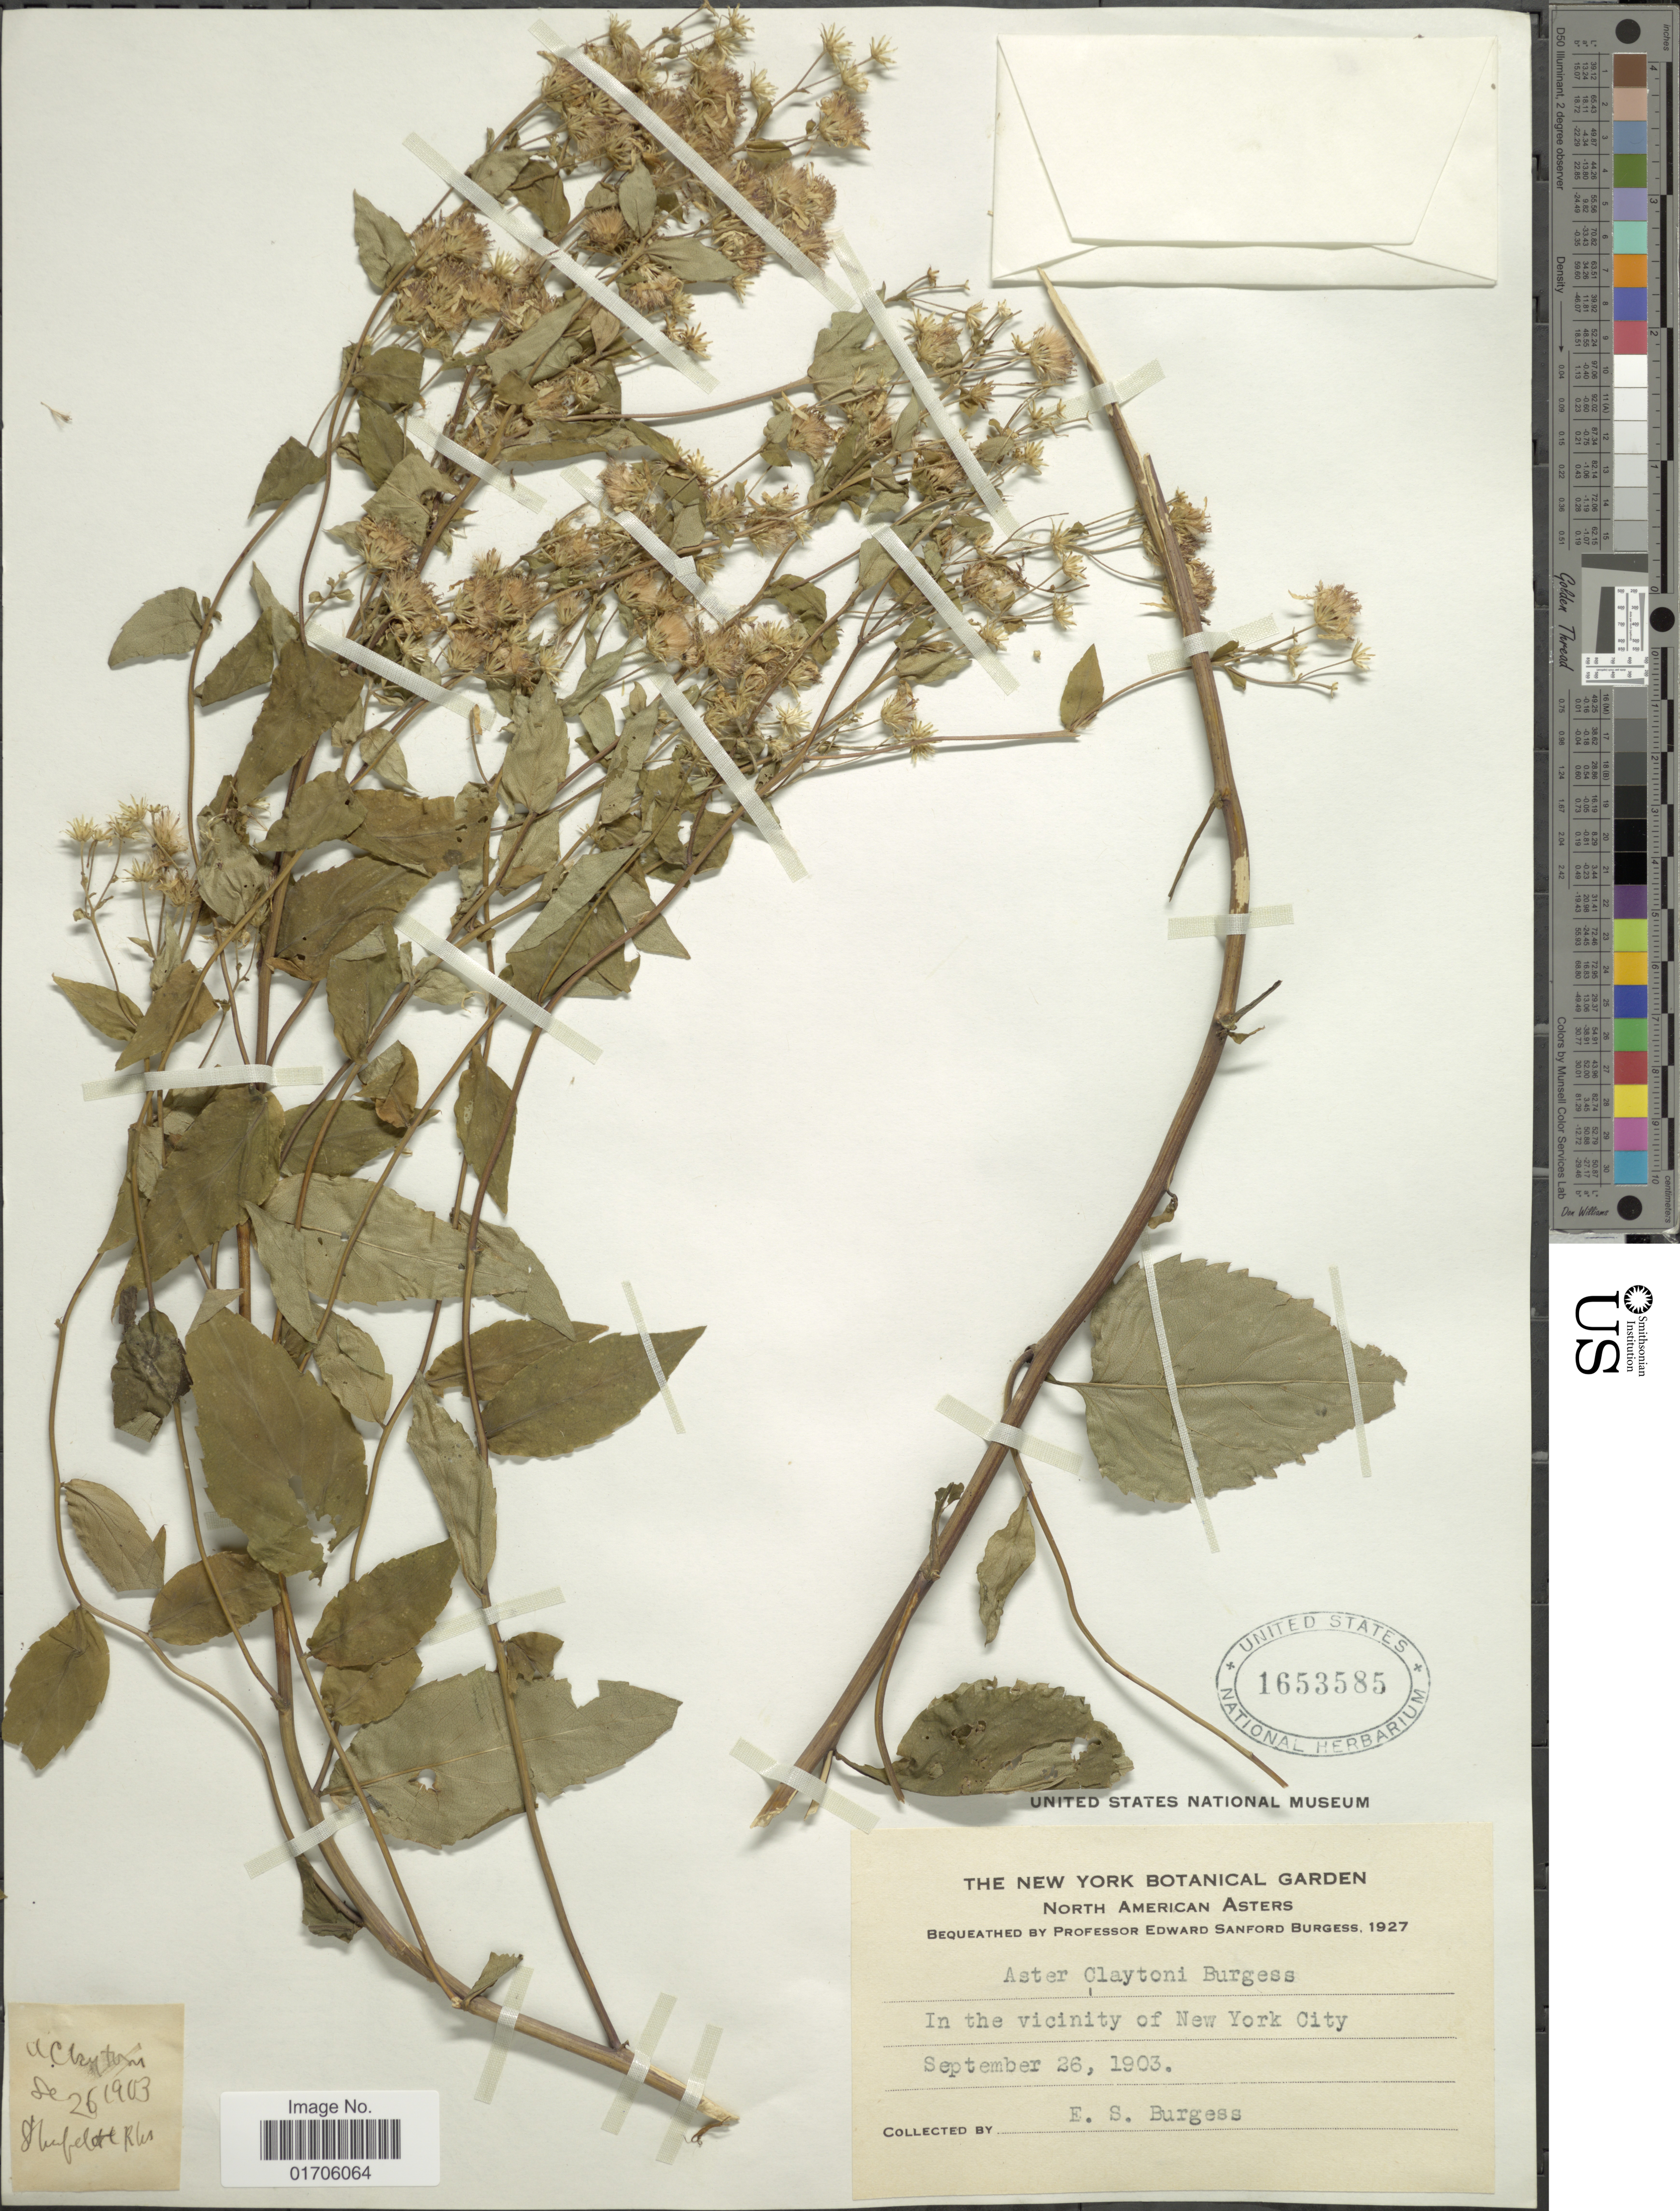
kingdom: Plantae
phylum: Tracheophyta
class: Magnoliopsida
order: Asterales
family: Asteraceae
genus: Aster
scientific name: Aster claytonii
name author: E.S. Burgess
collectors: E. Burgess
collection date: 1903-09-26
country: United States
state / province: New York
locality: In the vicinity of New York City.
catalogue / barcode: US 1653585